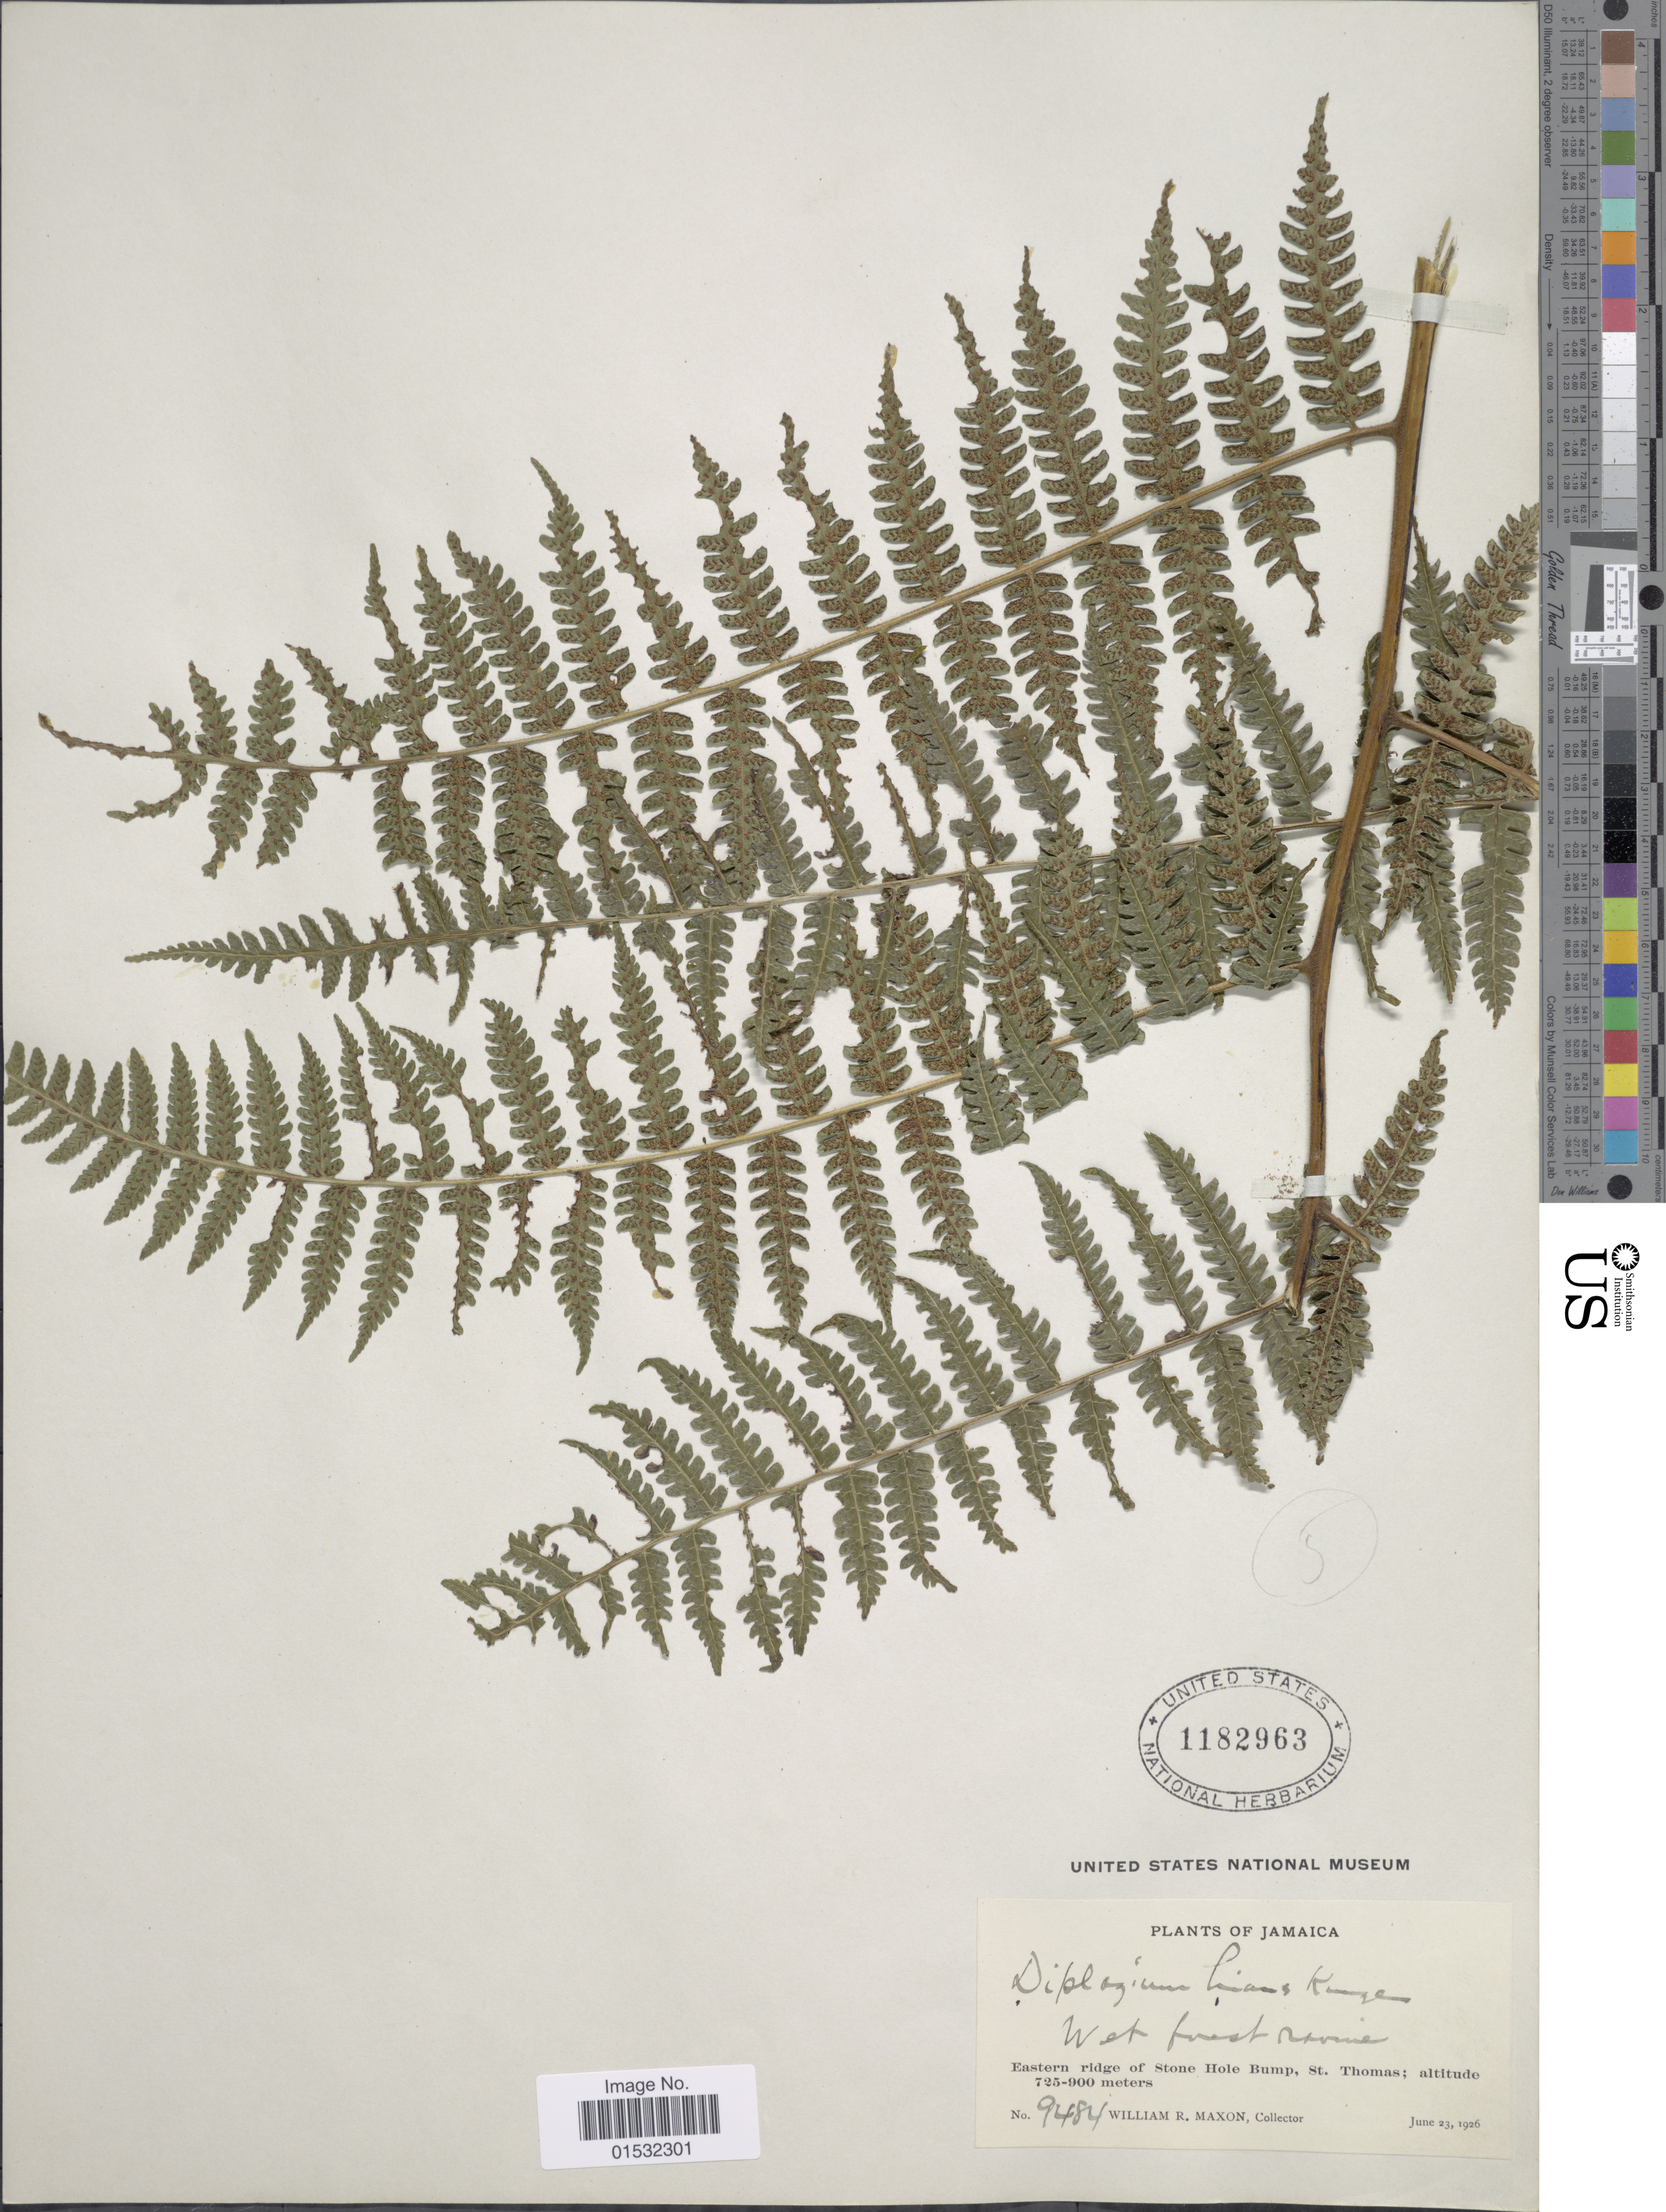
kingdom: Plantae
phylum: Tracheophyta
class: Polypodiopsida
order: Polypodiales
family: Athyriaceae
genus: Diplazium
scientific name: Diplazium hians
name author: Kunze ex Klotzsch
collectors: W. R. Maxon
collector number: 9484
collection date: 1926-06-23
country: Jamaica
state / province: Saint Thomas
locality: Eastern ridge of Stone Hole Bump, St. Thomas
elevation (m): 725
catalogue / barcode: US 1182963